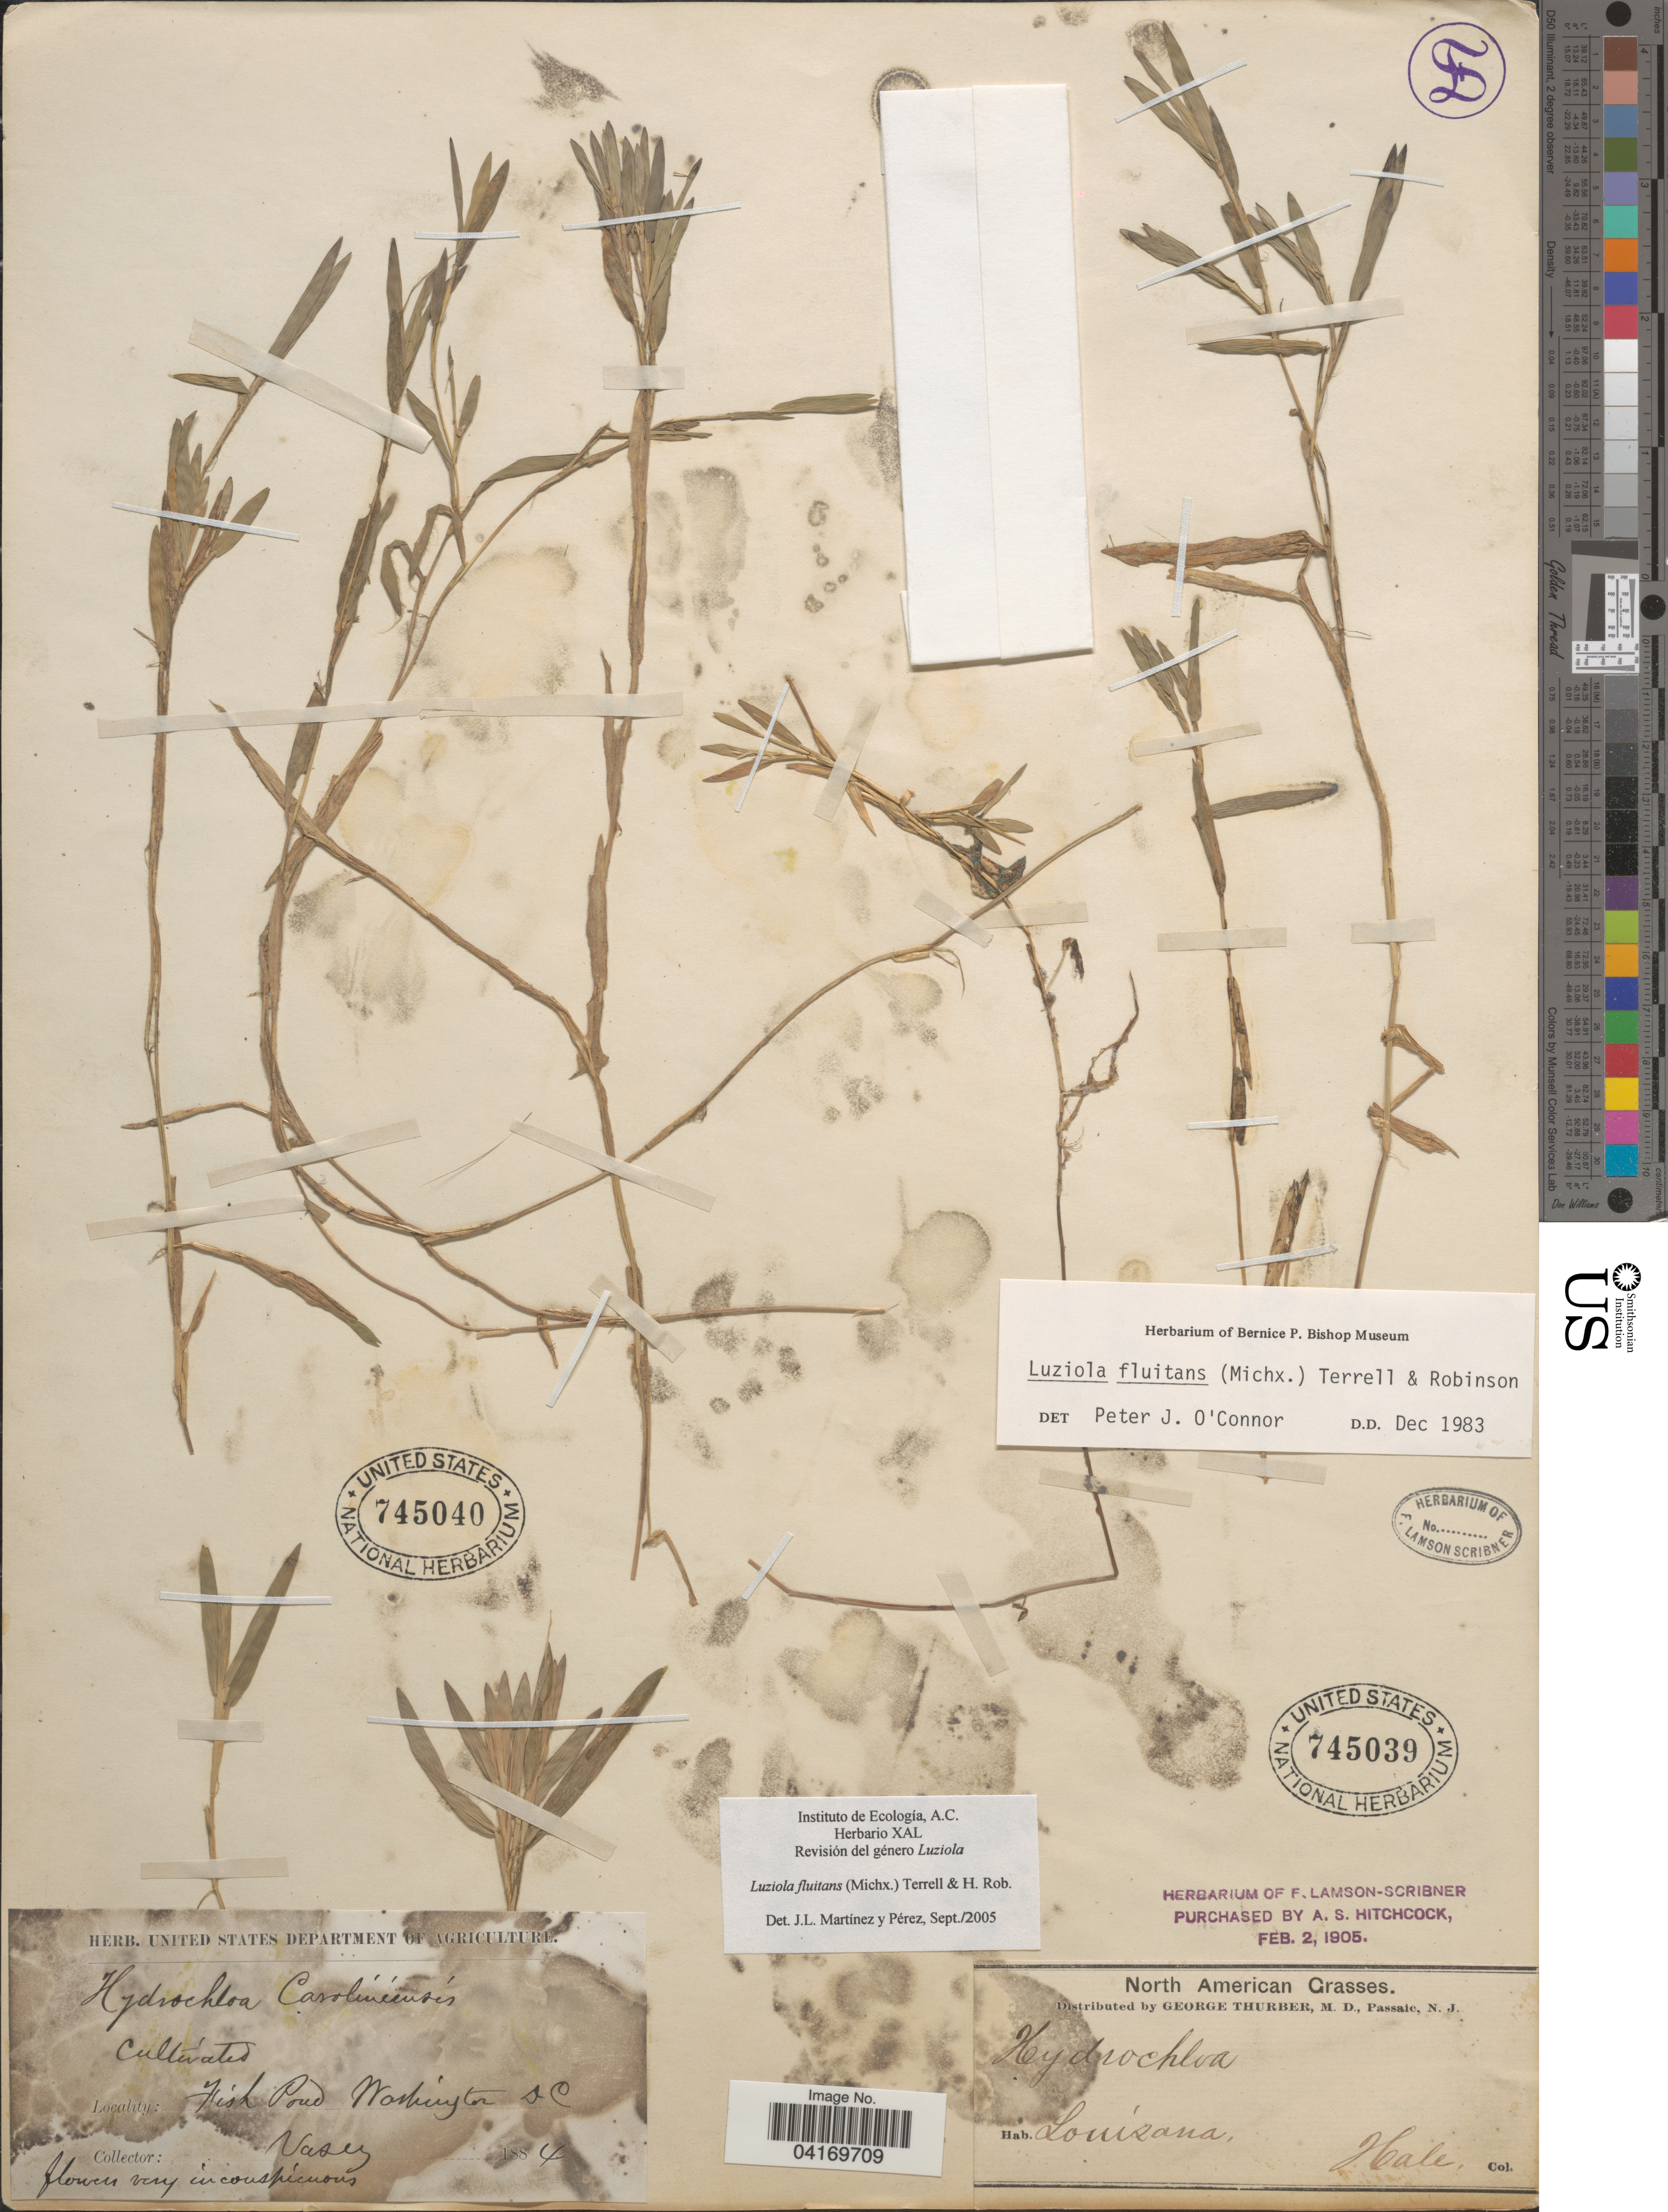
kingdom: Plantae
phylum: Tracheophyta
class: Liliopsida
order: Poales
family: Poaceae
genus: Luziola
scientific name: Luziola fluitans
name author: (Michx.) Terrell & H. Rob.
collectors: -- Hale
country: United States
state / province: Louisiana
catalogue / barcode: US 745039-2